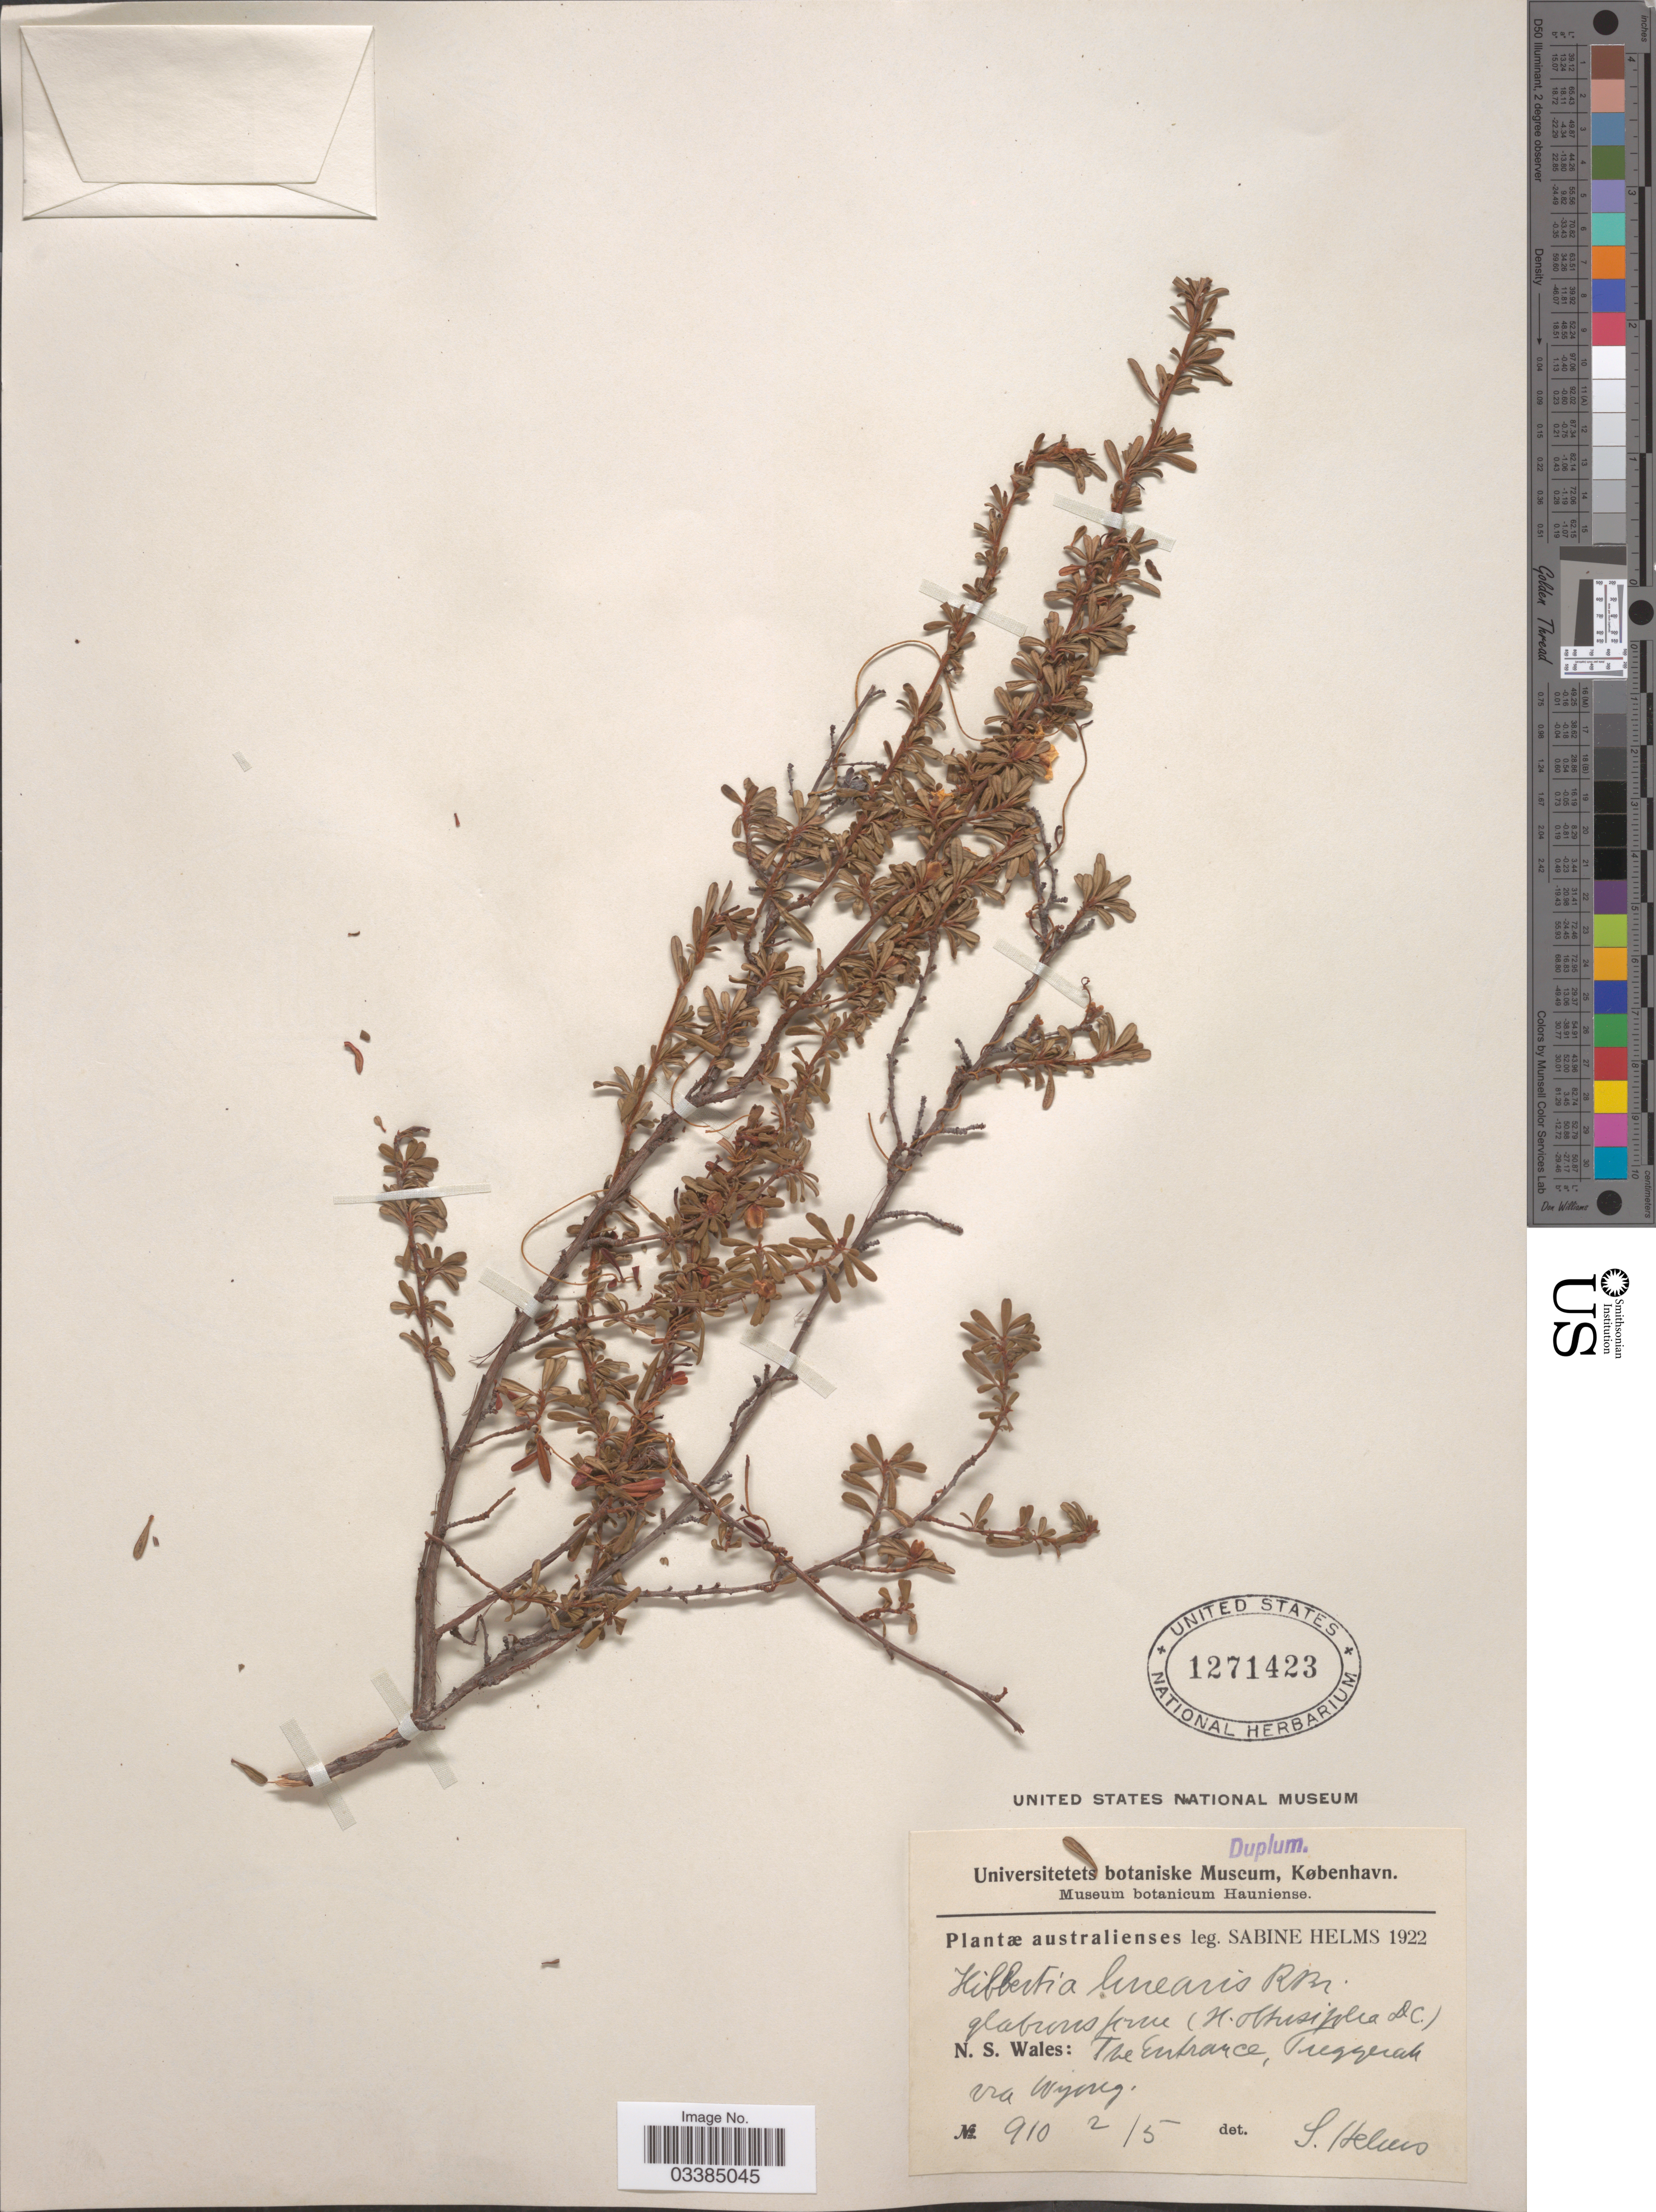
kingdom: Plantae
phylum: Tracheophyta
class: Magnoliopsida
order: Dilleniales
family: Dilleniaceae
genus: Hibbertia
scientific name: Hibbertia linearis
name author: R. Br. ex DC.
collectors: S. Helms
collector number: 910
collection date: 1922-05-02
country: Australia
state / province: New South Wales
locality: N. S. Wales: The Entrance, Tuggerah via Wyong.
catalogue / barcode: US 1271423